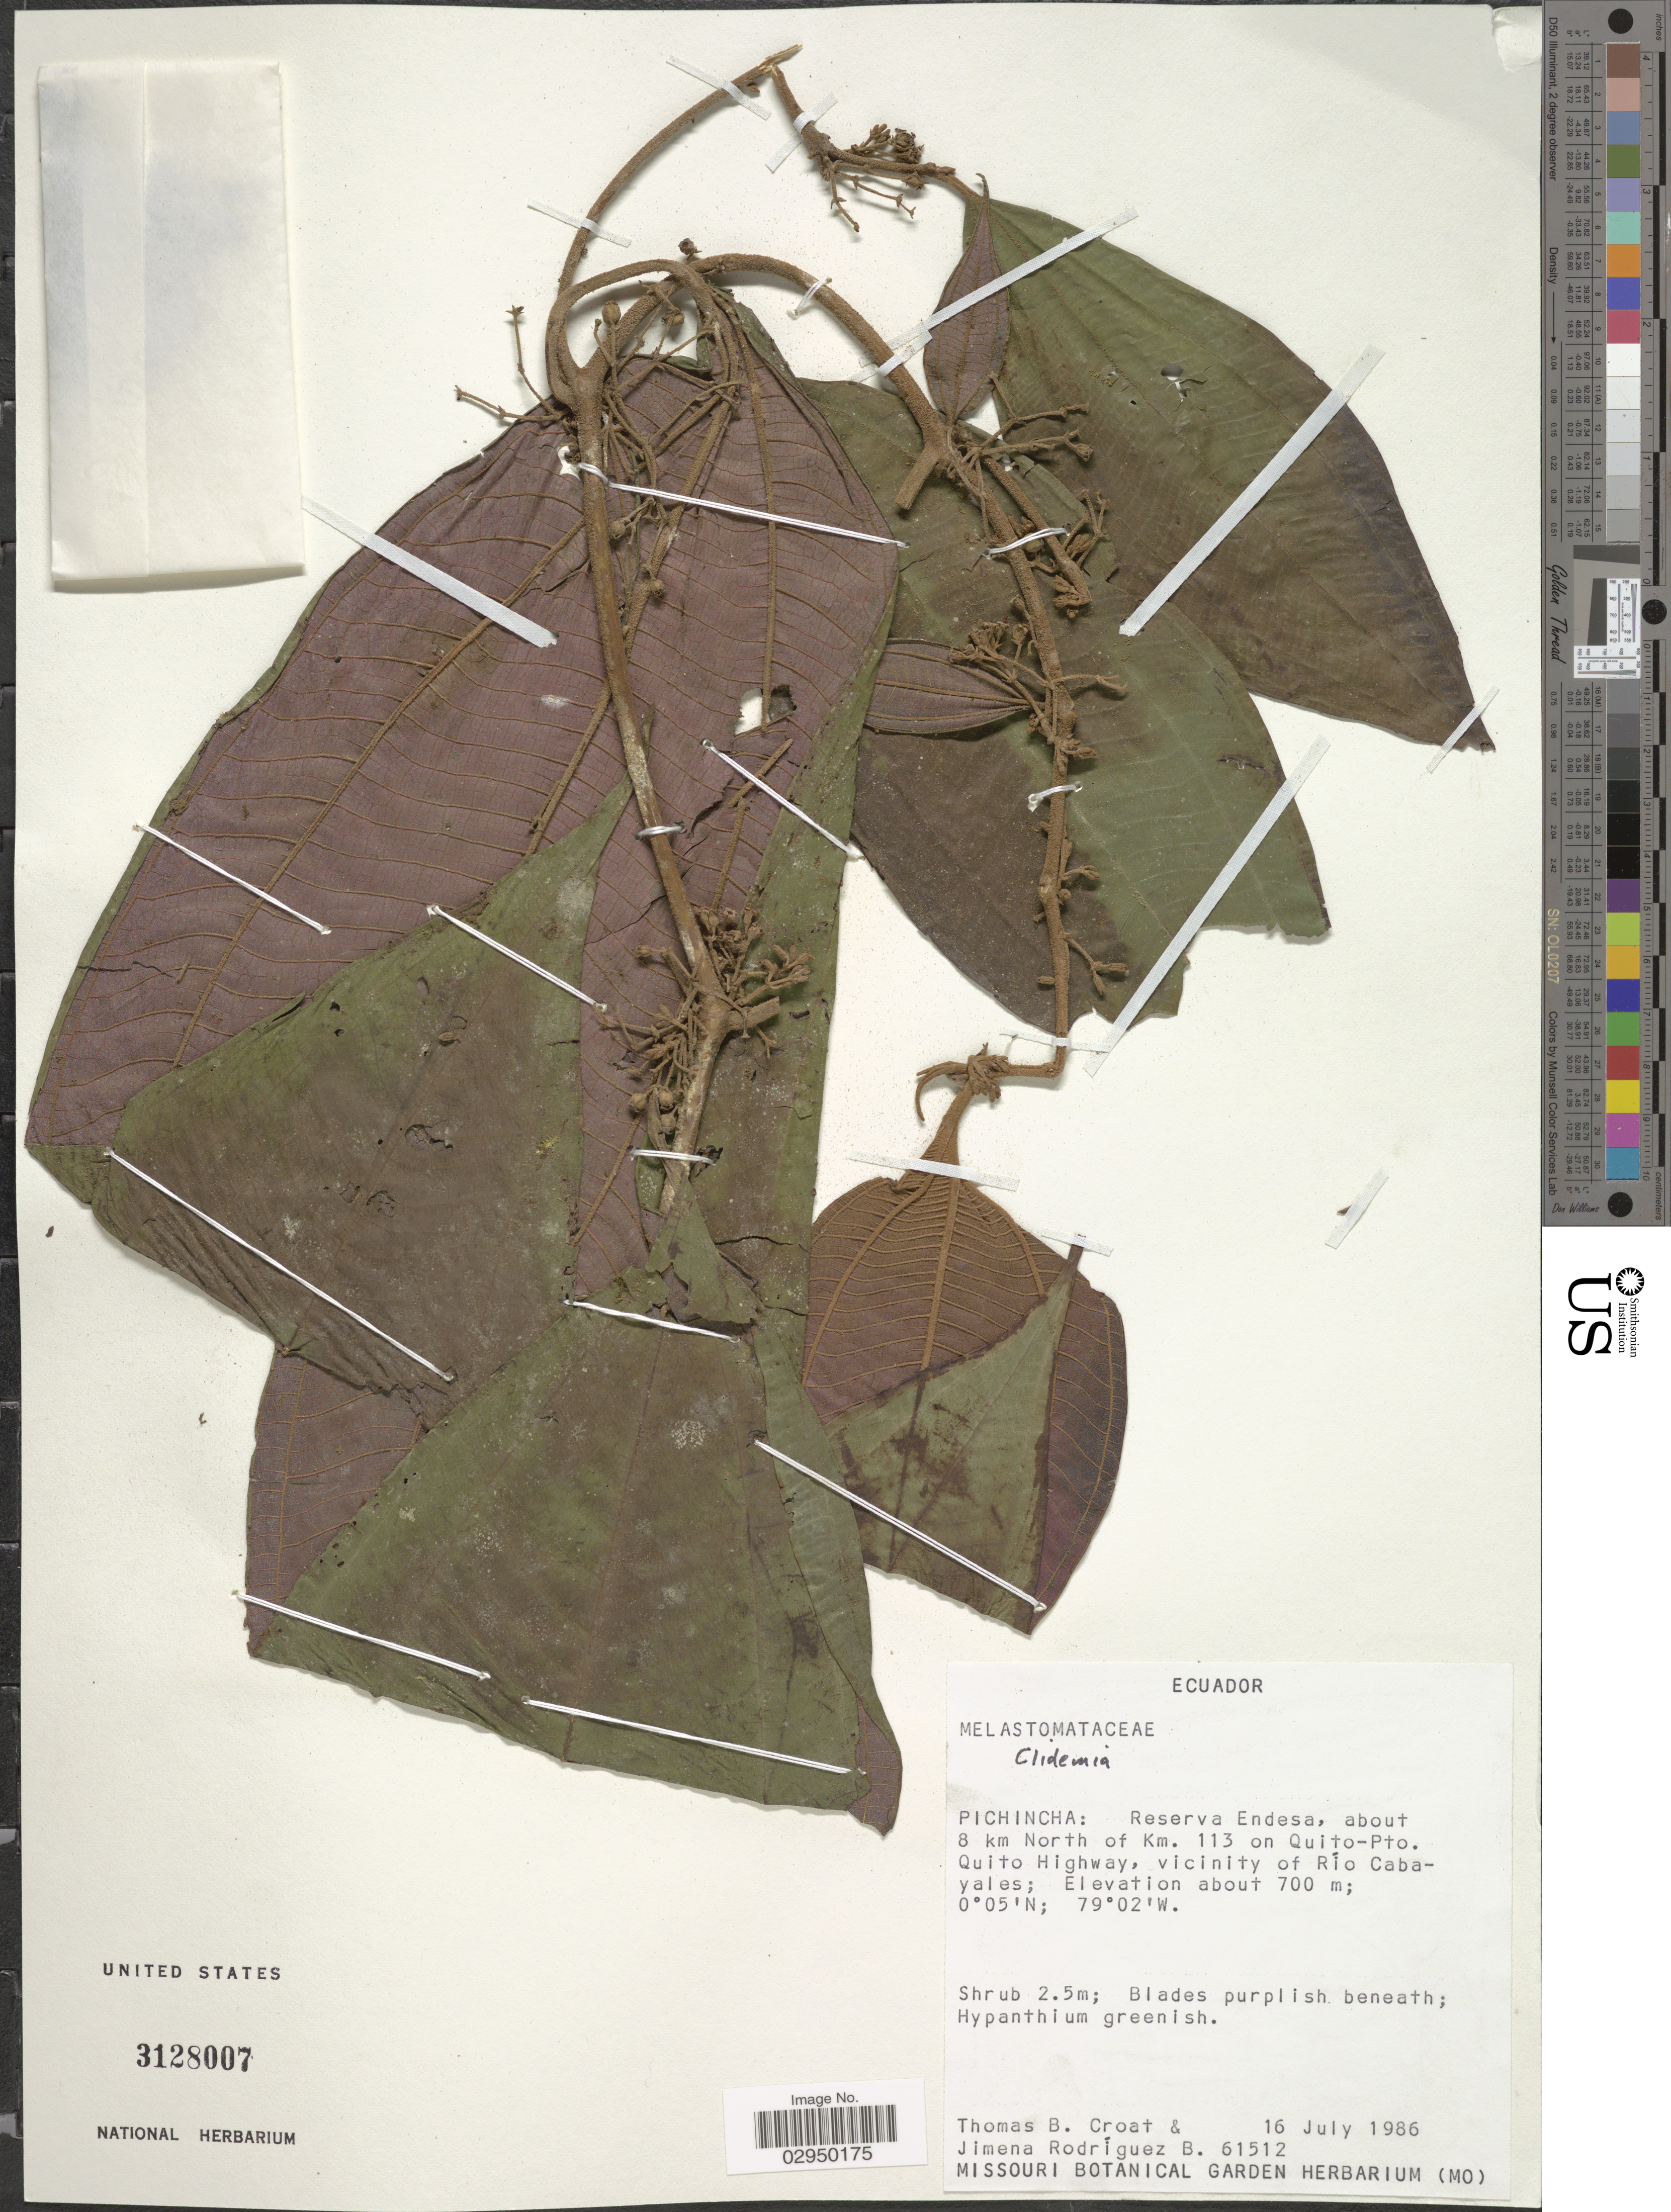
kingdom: Plantae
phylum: Tracheophyta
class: Magnoliopsida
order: Myrtales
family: Melastomataceae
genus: Clidemia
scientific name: Clidemia sp.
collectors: T. B. Croat & J. Rodriguez B.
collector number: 61512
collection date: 1986-07-16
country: Ecuador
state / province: Pichincha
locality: Reserva Endesa, about 8 km North of Km. 113 on Quito-Pto. Quito Highway, vicinity of Río Cabayales.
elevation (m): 700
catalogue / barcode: US 3128007